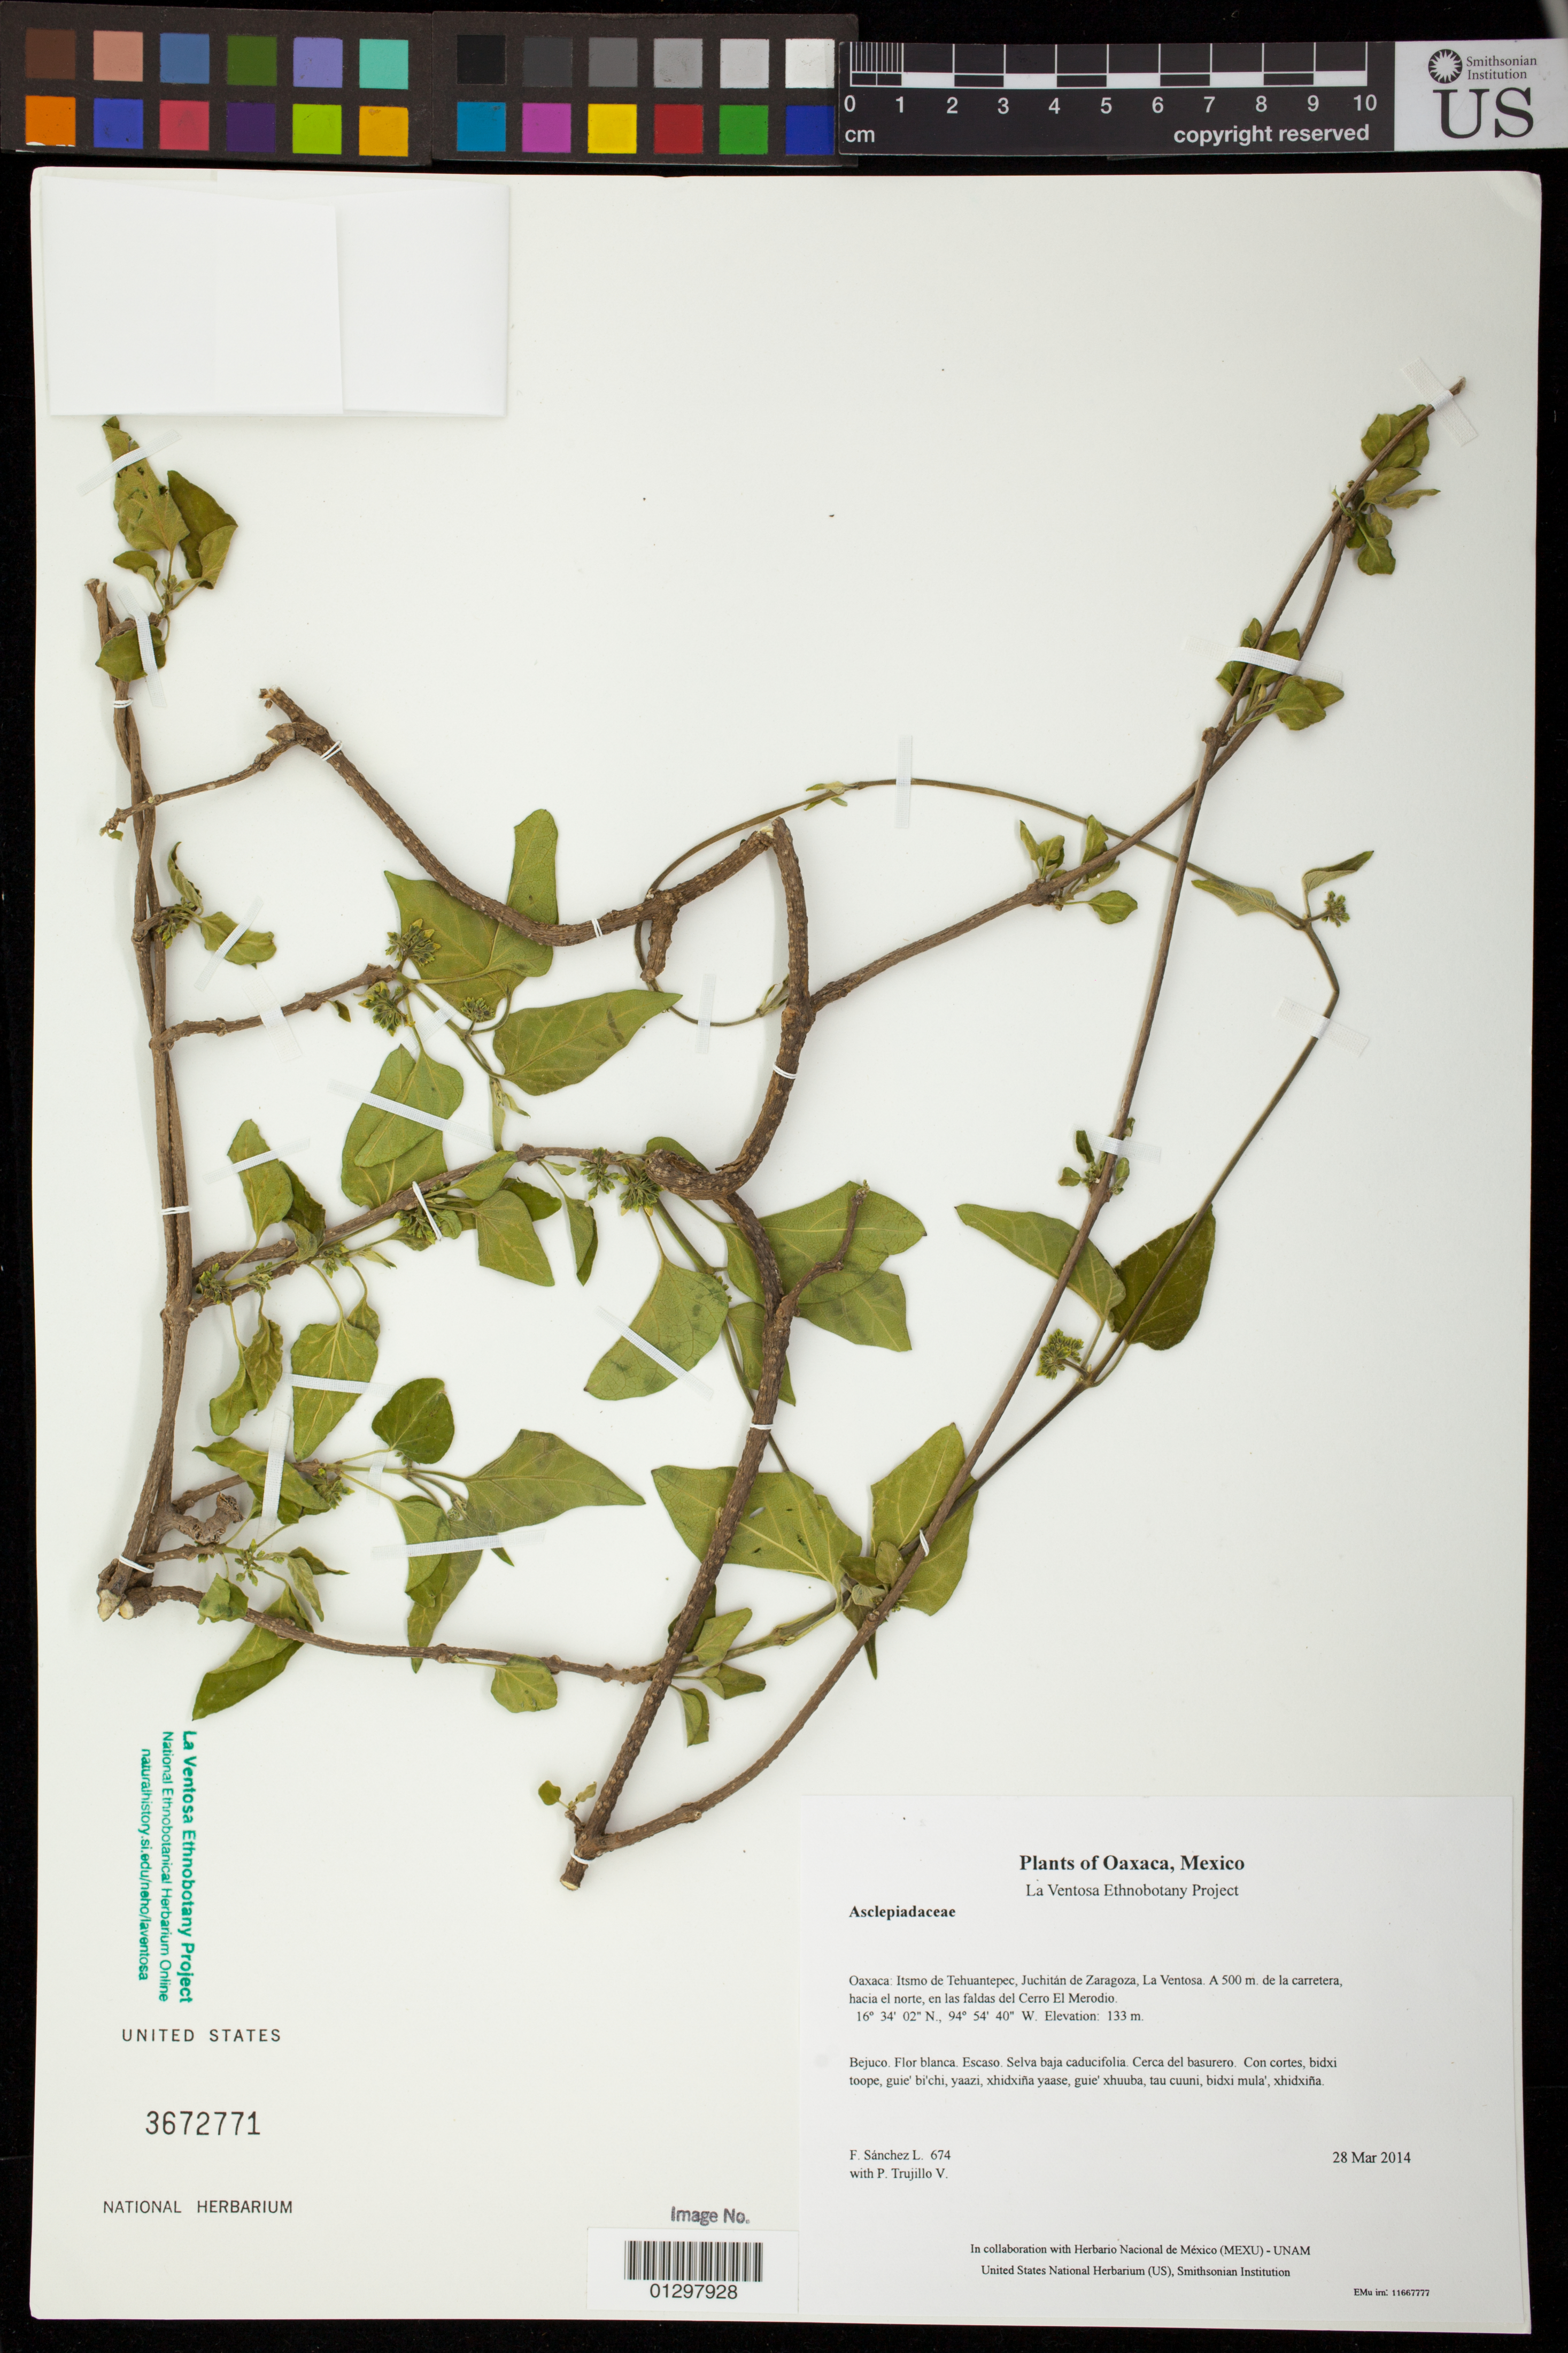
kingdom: Plantae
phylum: Tracheophyta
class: Magnoliopsida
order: Gentianales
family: Apocynaceae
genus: Marsdenia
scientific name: Marsdenia coulteri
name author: Hemsl.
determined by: Juárez-Jaimes, Verónica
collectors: F. Sánchez L. & P. Trujillo V.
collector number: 674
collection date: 2014-03-28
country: Mexico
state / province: Oaxaca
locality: Itsmo de Tehuantepec, Juchitán de Zaragoza, La Ventosa. A 500 m. de la carretera, hacia el norte, en las faldas del Cerro El Merodio.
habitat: Selva baja caducifolia. Cerca del basurero.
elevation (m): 133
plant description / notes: JEBOT, MEXU, SERO, US; Luba'. Guie' naquichi'. Huaxie'.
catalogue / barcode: US 3672771